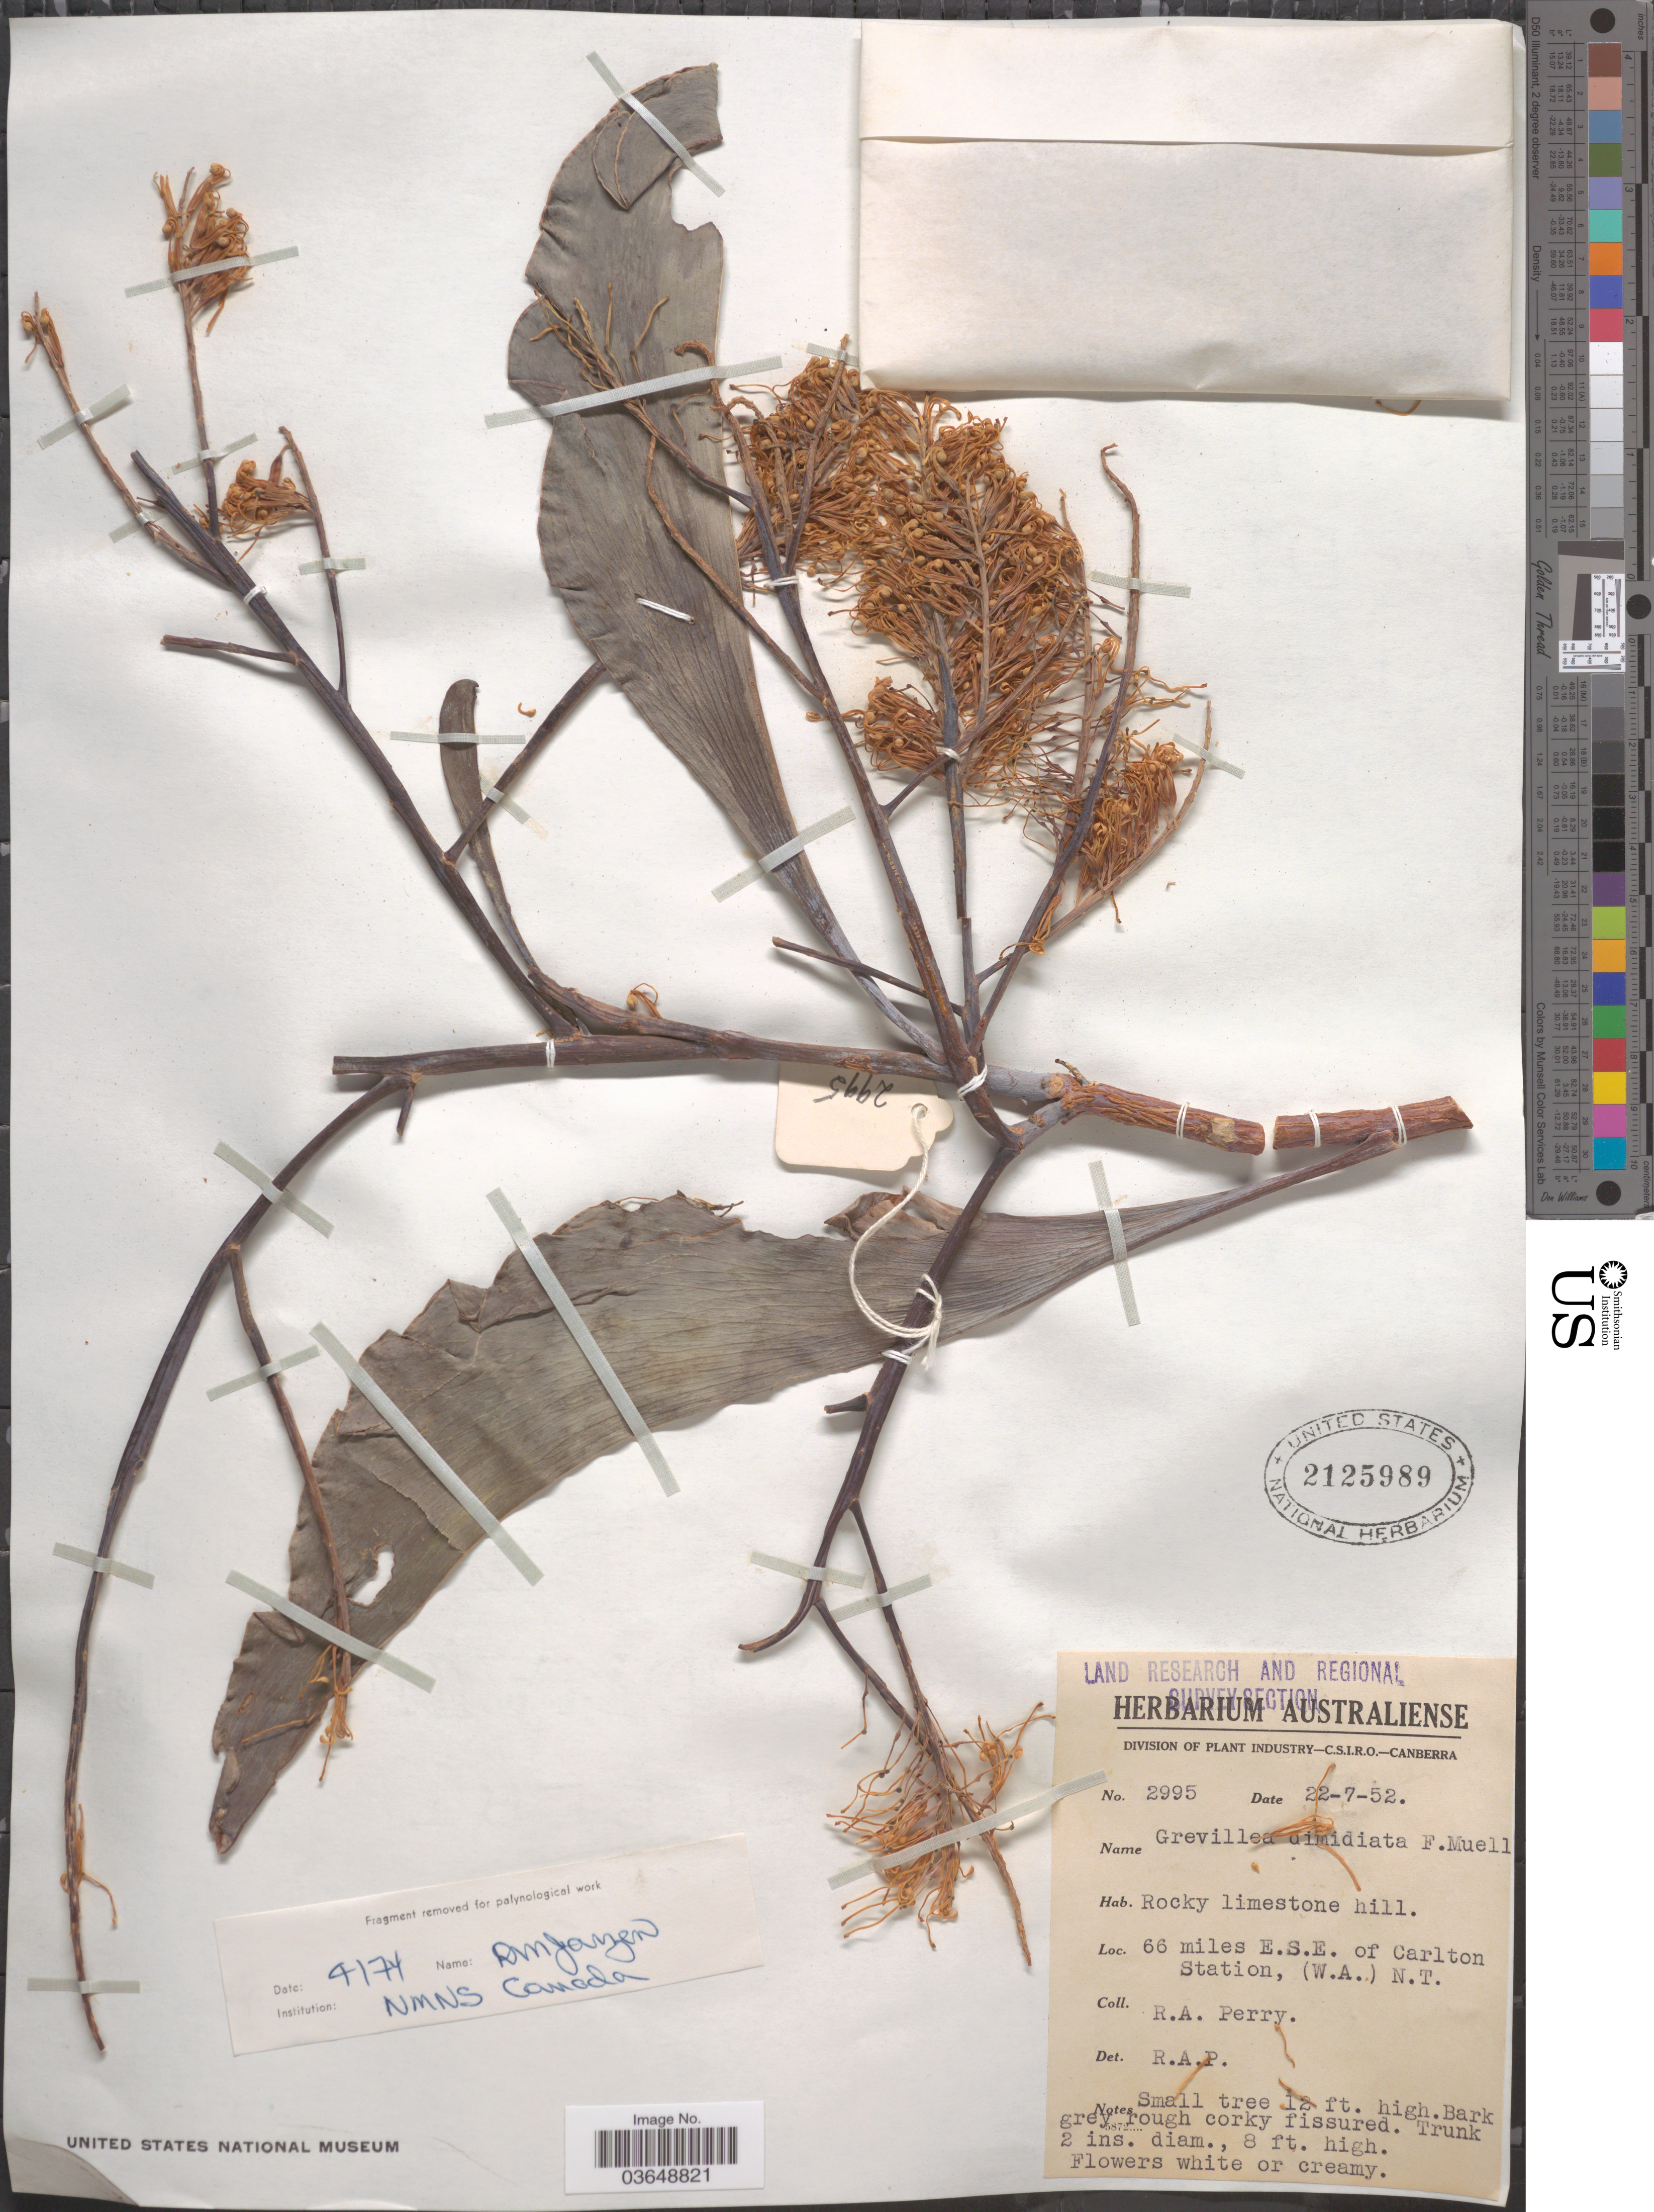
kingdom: Plantae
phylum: Tracheophyta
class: Magnoliopsida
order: Proteales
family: Proteaceae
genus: Grevillea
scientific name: Grevillea dimidiata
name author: F. Muell.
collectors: Perry, R. A.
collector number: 2995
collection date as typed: Transcribed d/m/y: 22/7/52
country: Australia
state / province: Northern Territory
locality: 66 miles E.S.E. of Carlton Station, (W.A.).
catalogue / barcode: US 2125989